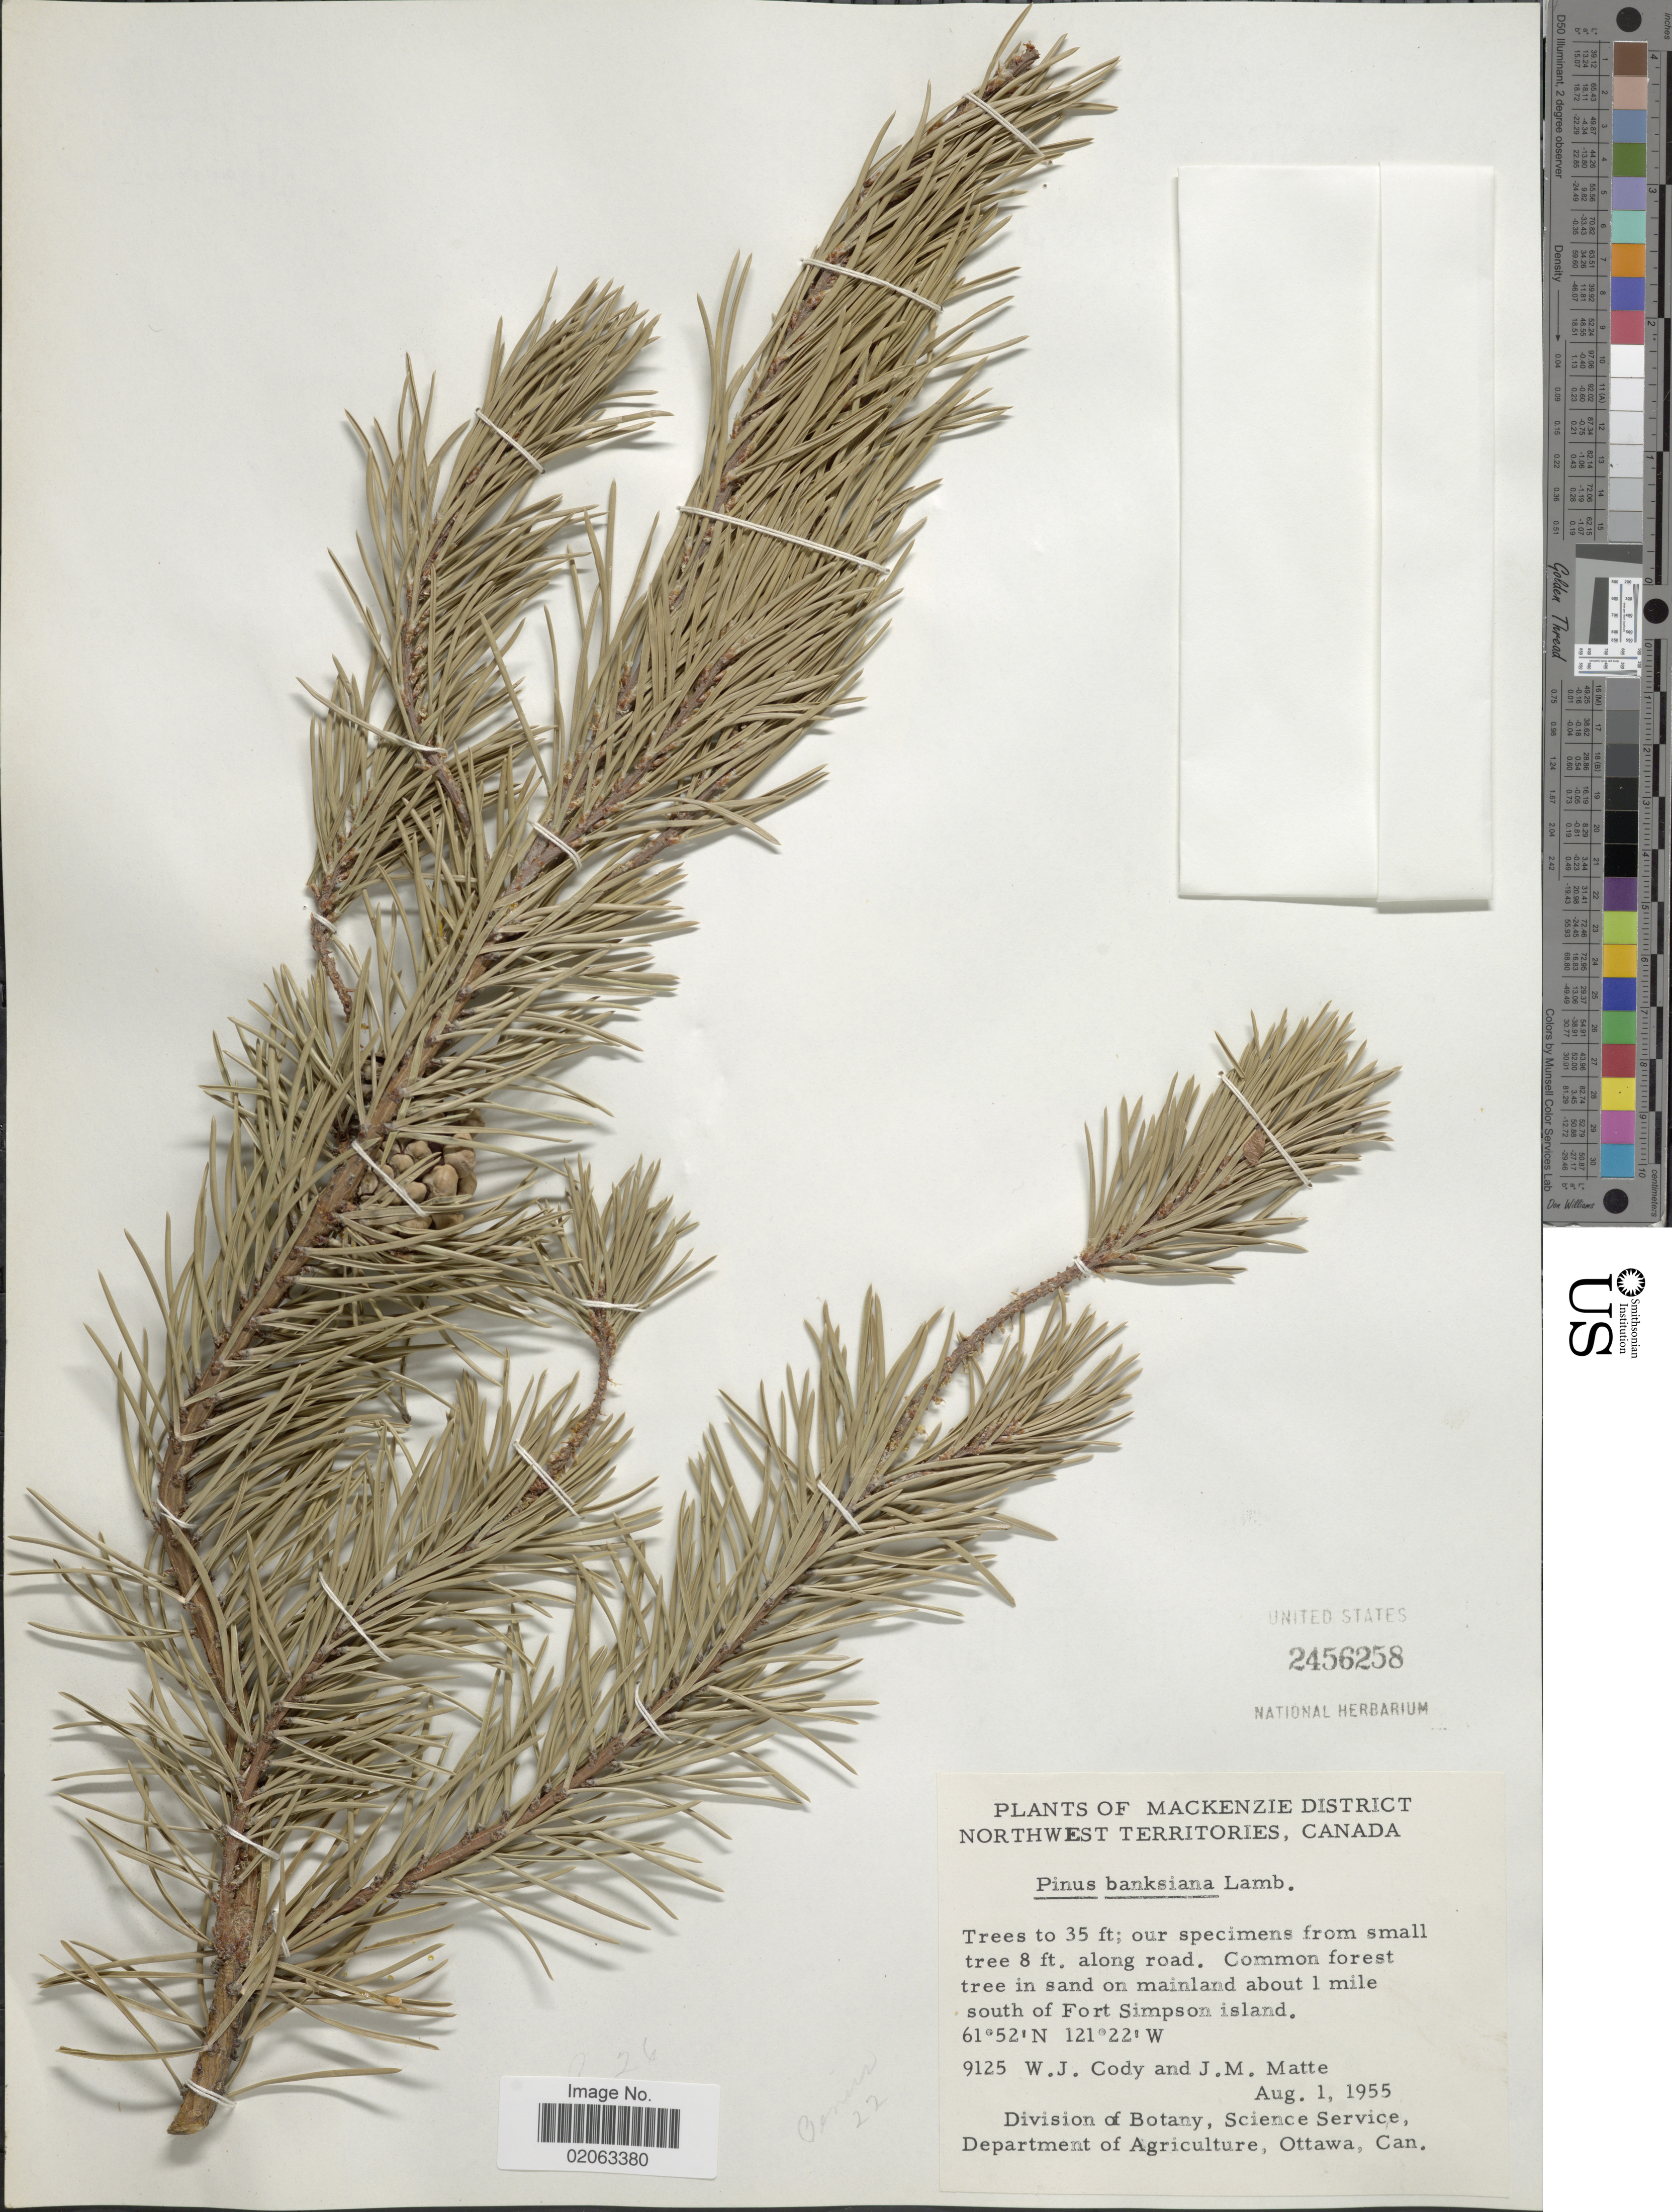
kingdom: Plantae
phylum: Tracheophyta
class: Pinopsida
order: Pinales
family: Pinaceae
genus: Pinus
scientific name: Pinus banksiana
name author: Lamb.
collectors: W. Cody & J. Matte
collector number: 9125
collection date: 1955-08-01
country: Canada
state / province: Northwest Territories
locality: Mackenzie District, Common forest tree in sand on mainland about 1 mile south of Fort Simpson island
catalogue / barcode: US 2456258